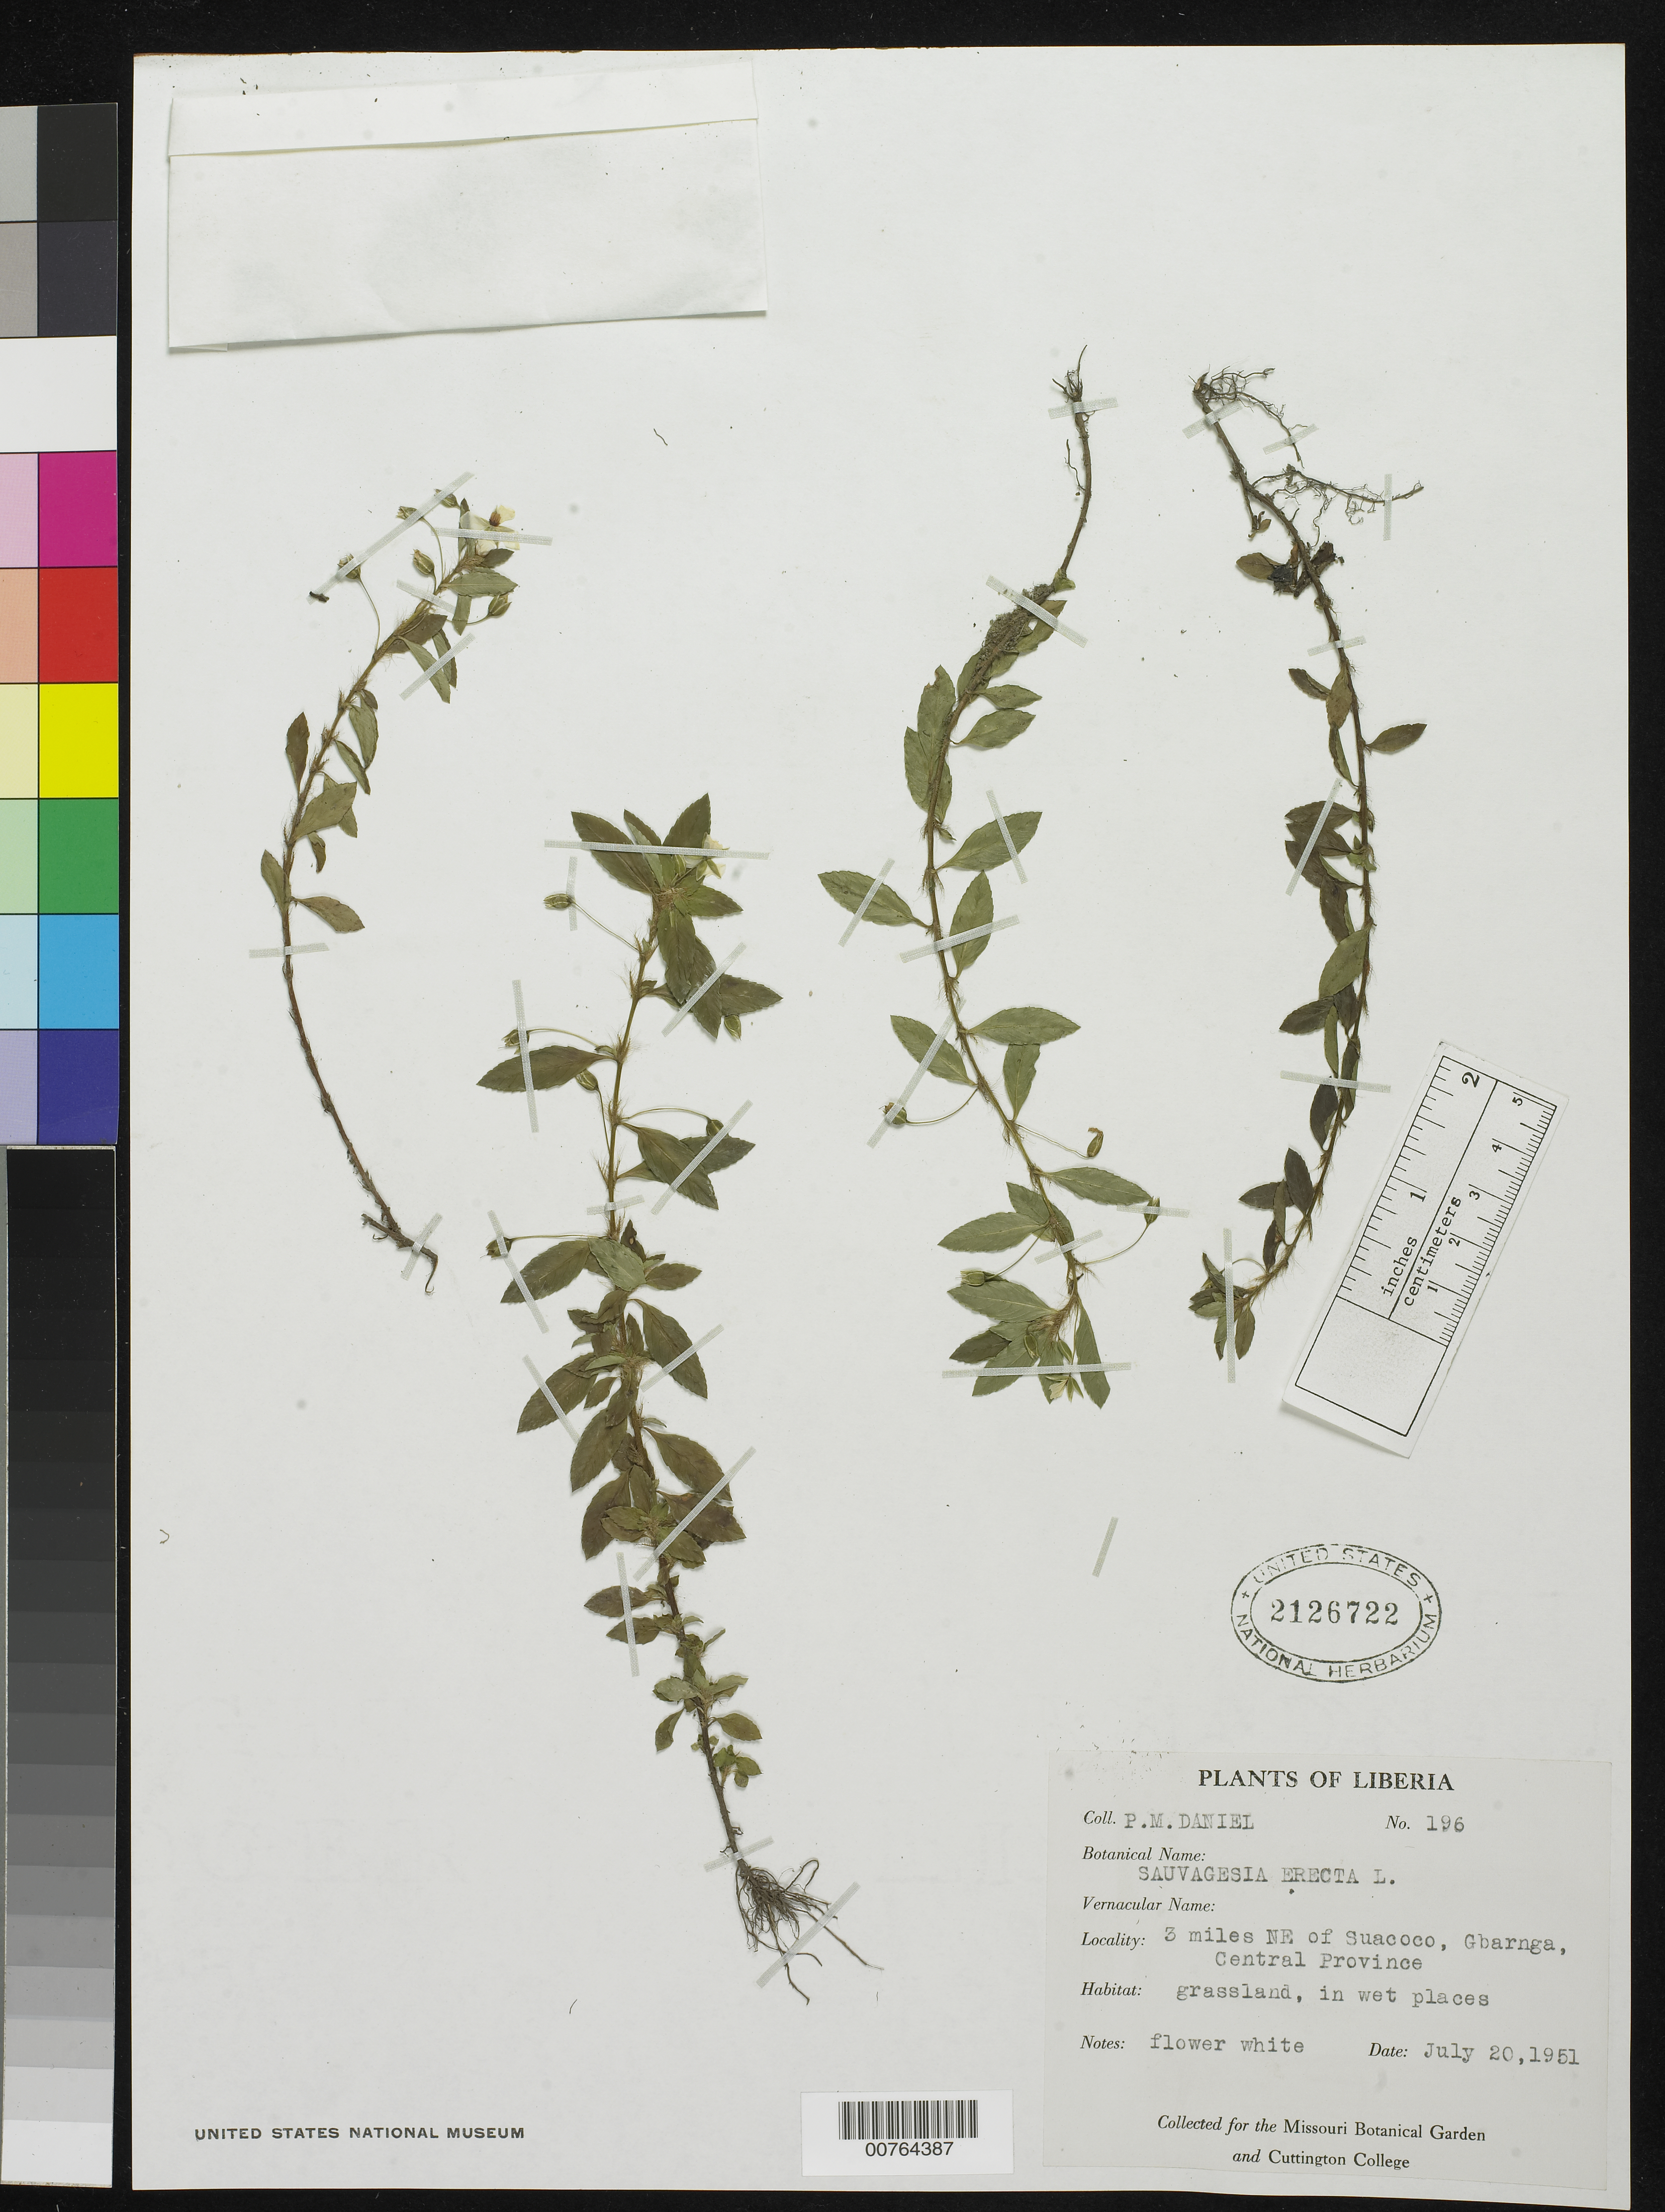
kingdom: Plantae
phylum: Tracheophyta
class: Magnoliopsida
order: Malpighiales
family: Ochnaceae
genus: Sauvagesia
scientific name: Sauvagesia erecta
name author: L.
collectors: P. Daniel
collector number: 196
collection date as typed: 20 Jul 1951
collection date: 1951-07-20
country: Liberia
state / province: Bong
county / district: Gbarnga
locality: Central Province; 3 miles of NE of Suacoco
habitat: grassland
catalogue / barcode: US 2126722